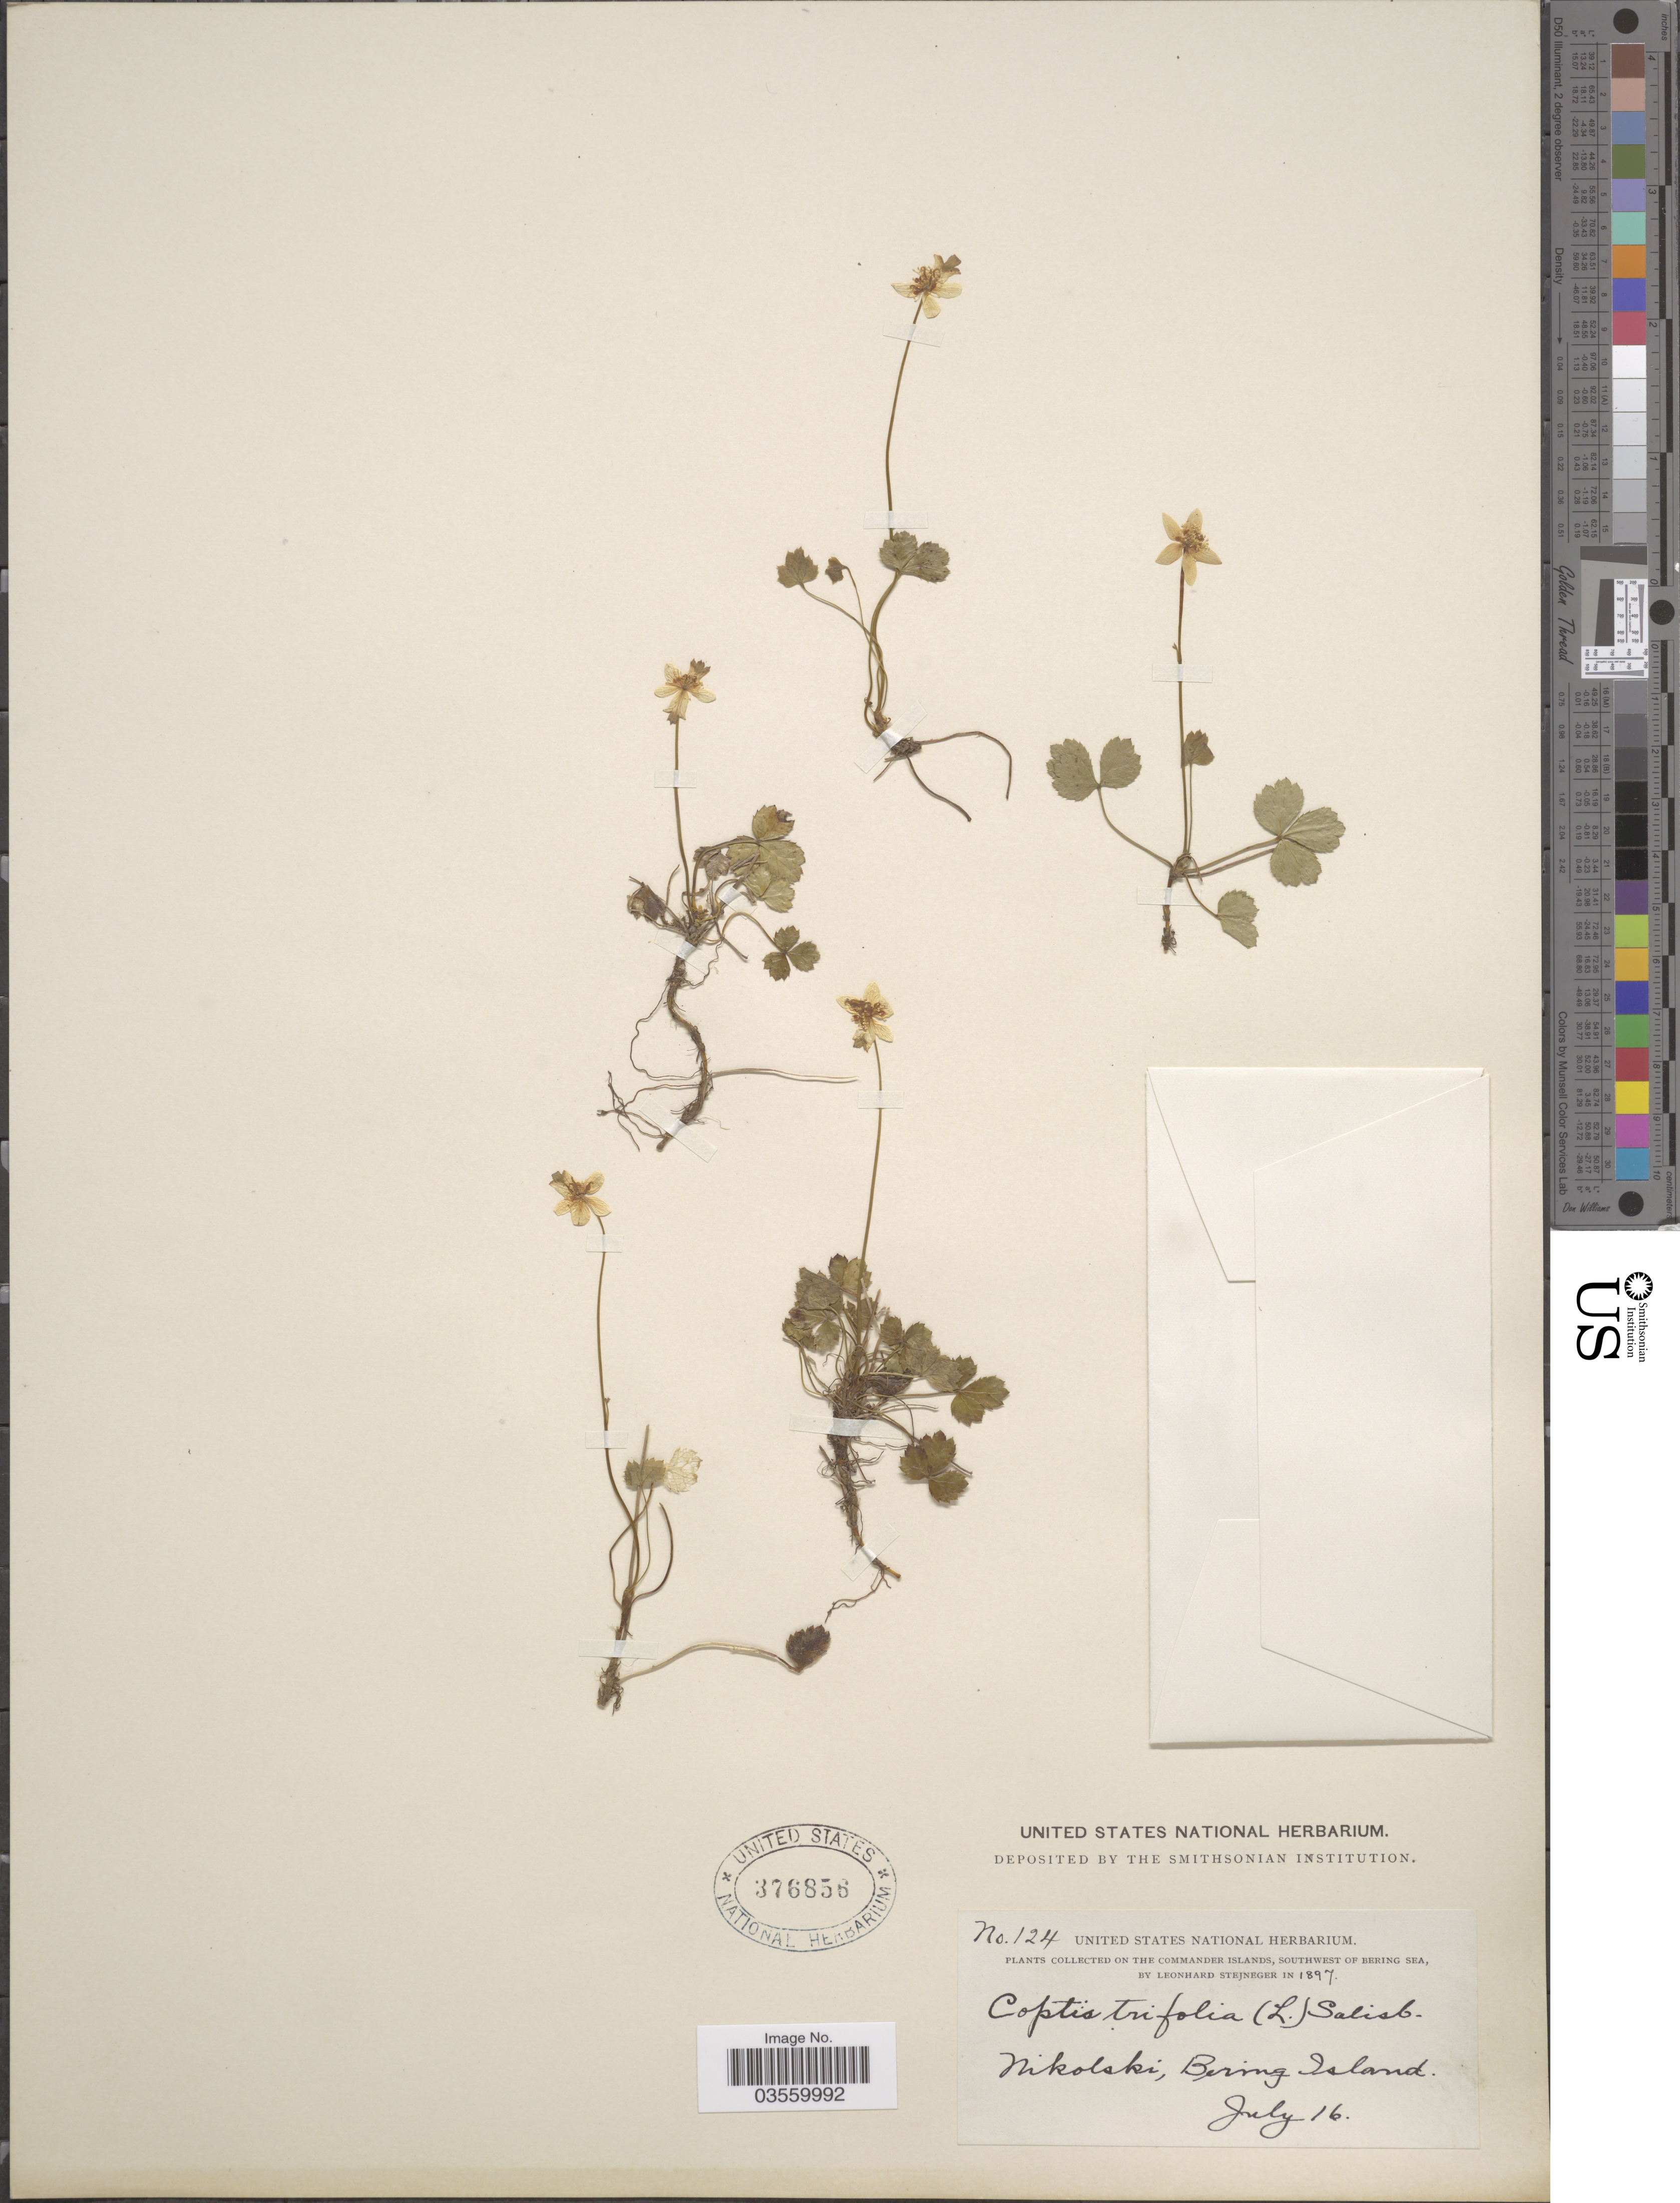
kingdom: Plantae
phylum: Tracheophyta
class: Magnoliopsida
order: Ranunculales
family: Ranunculaceae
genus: Coptis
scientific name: Coptis trifolia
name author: (L.) Salisb.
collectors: L. Stejneger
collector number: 124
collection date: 1897-07-16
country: United States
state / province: Alaska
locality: On the Commander Islands, Southwest of Bering Sea. Nikolski, Bering Island.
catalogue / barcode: US 376856